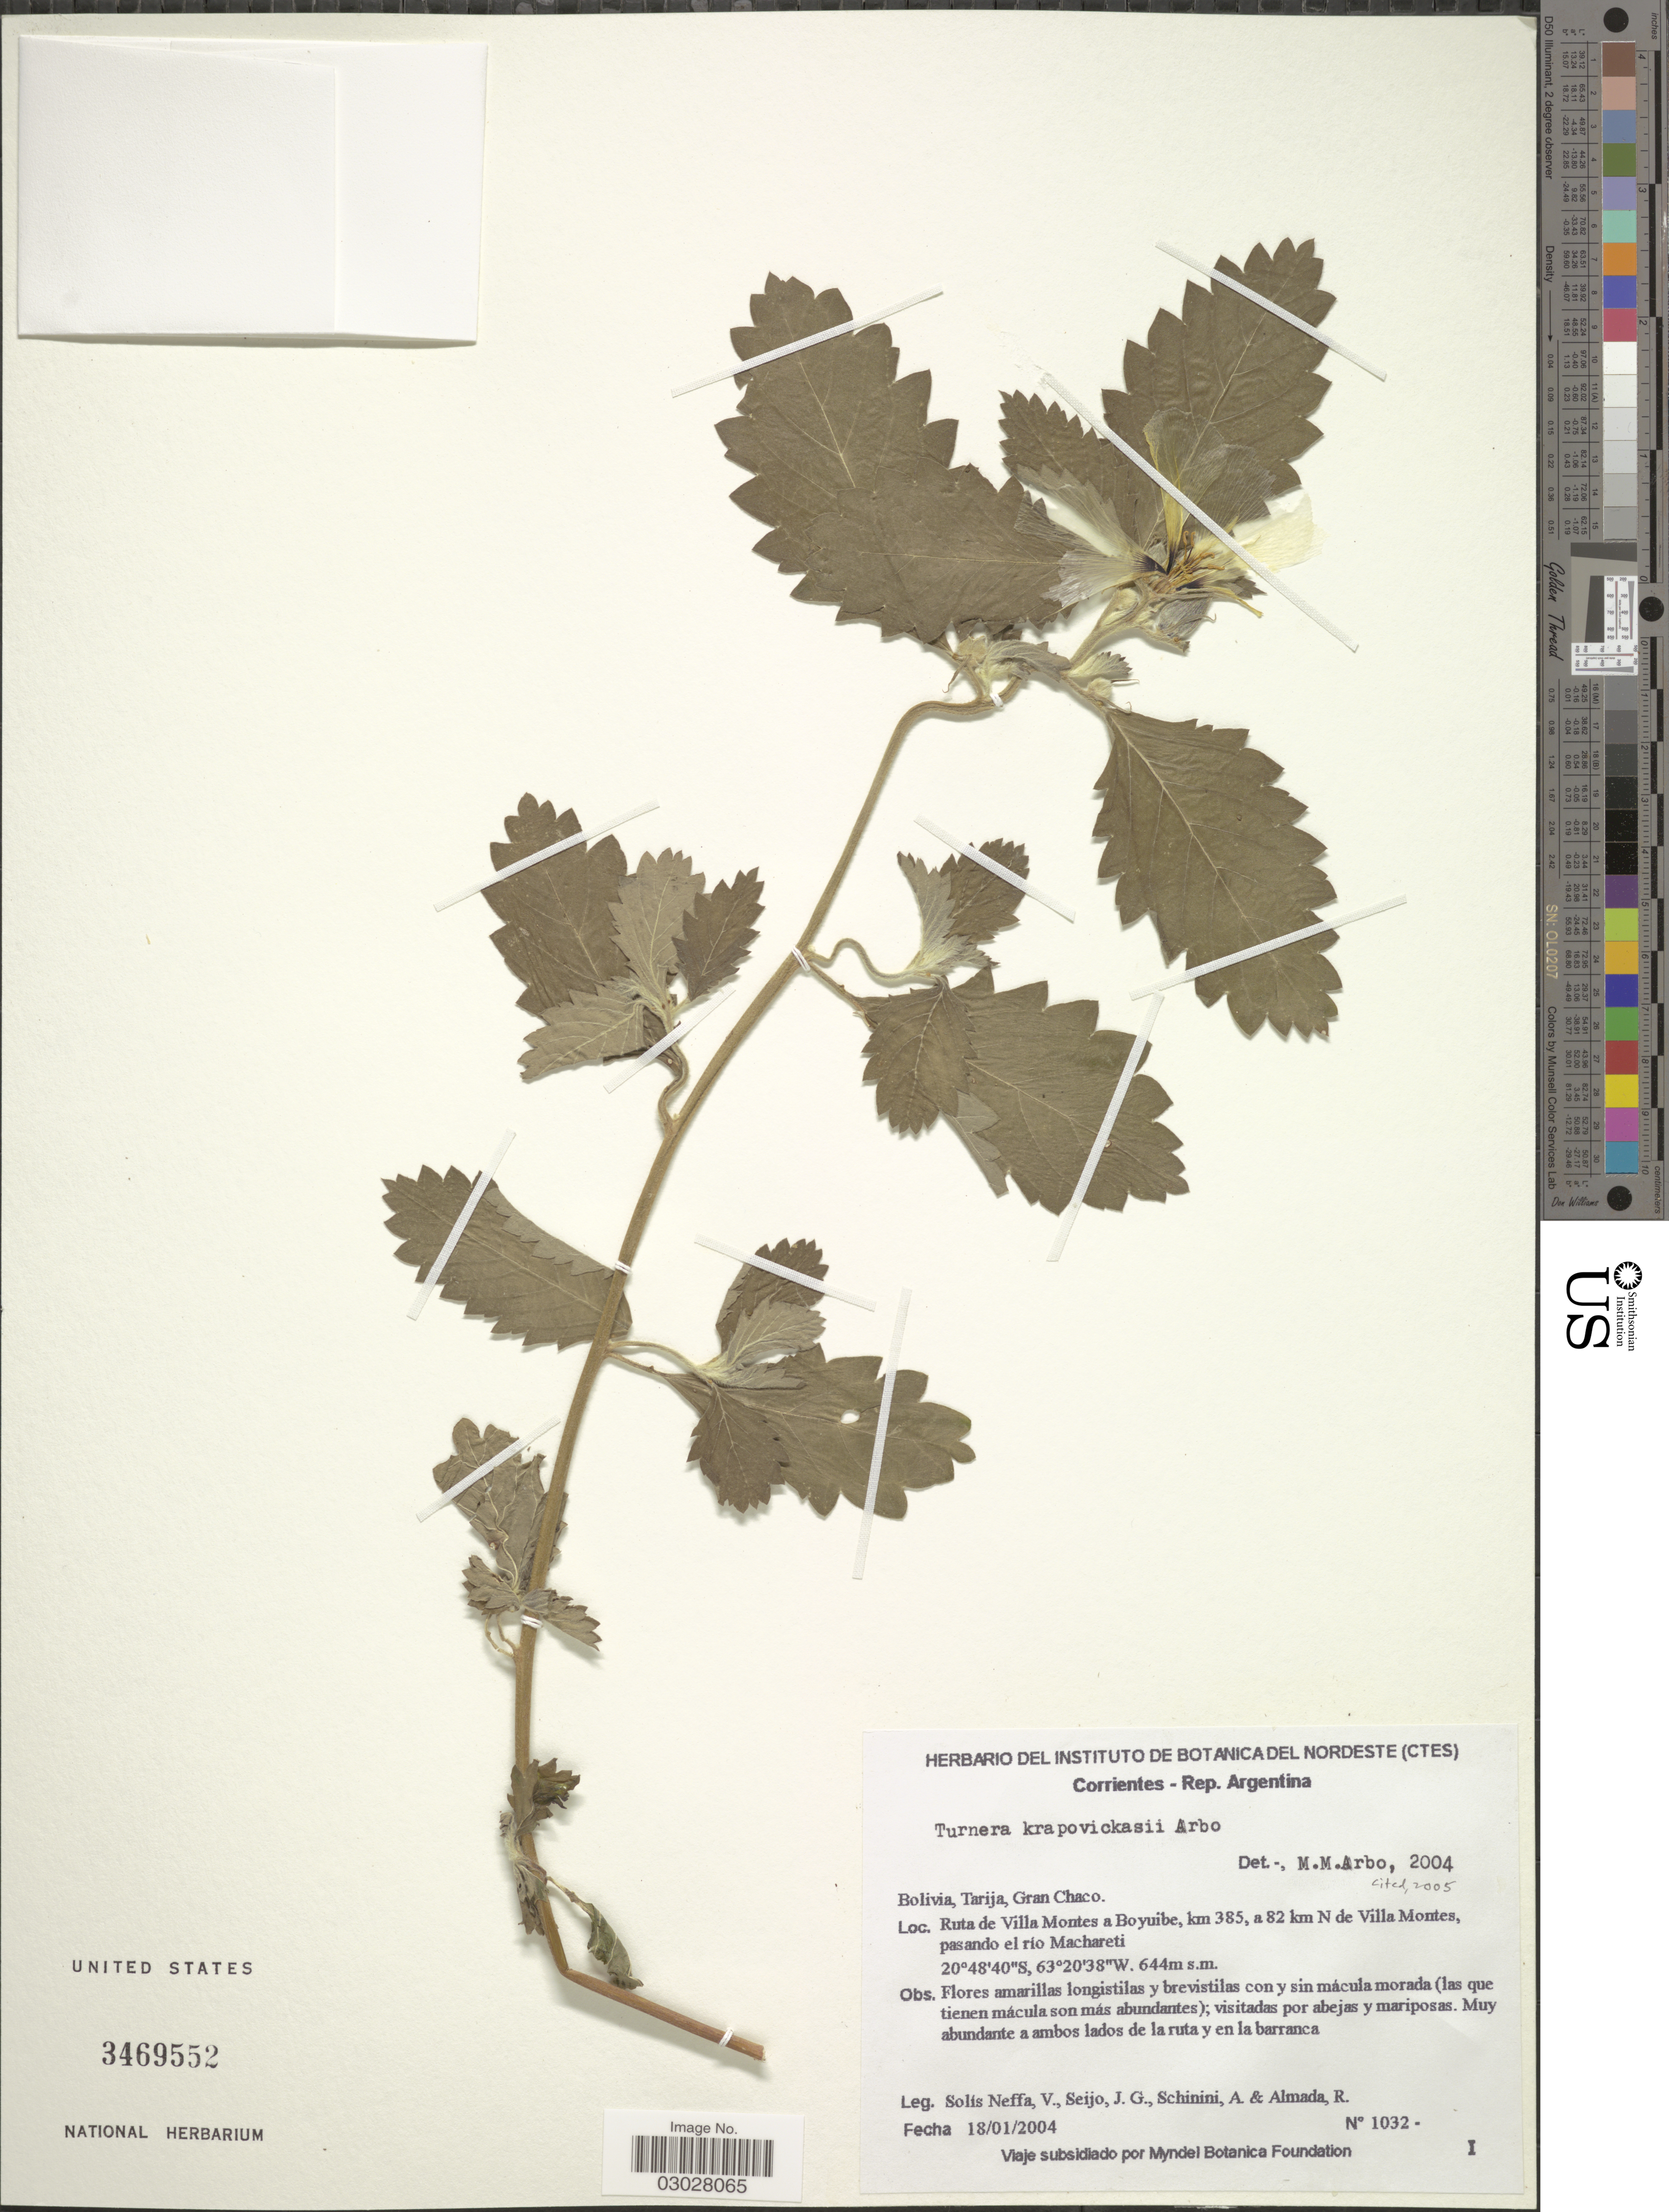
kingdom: Plantae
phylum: Tracheophyta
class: Magnoliopsida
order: Malpighiales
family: Turneraceae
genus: Turnera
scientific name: Turnera krapovickasii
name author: Arbo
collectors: V. Solis Neffa, J. Seijo, A. Schinini & R. Almada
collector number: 1032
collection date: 2004-01-18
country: Bolivia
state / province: Tarija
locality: Tarija, Gran Chaco. Ruta de Villa Montes a Boyuibe, km 385, a 82 km N de Villa Montes, pasando el río Machareti.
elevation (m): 644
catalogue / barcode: US 3469552